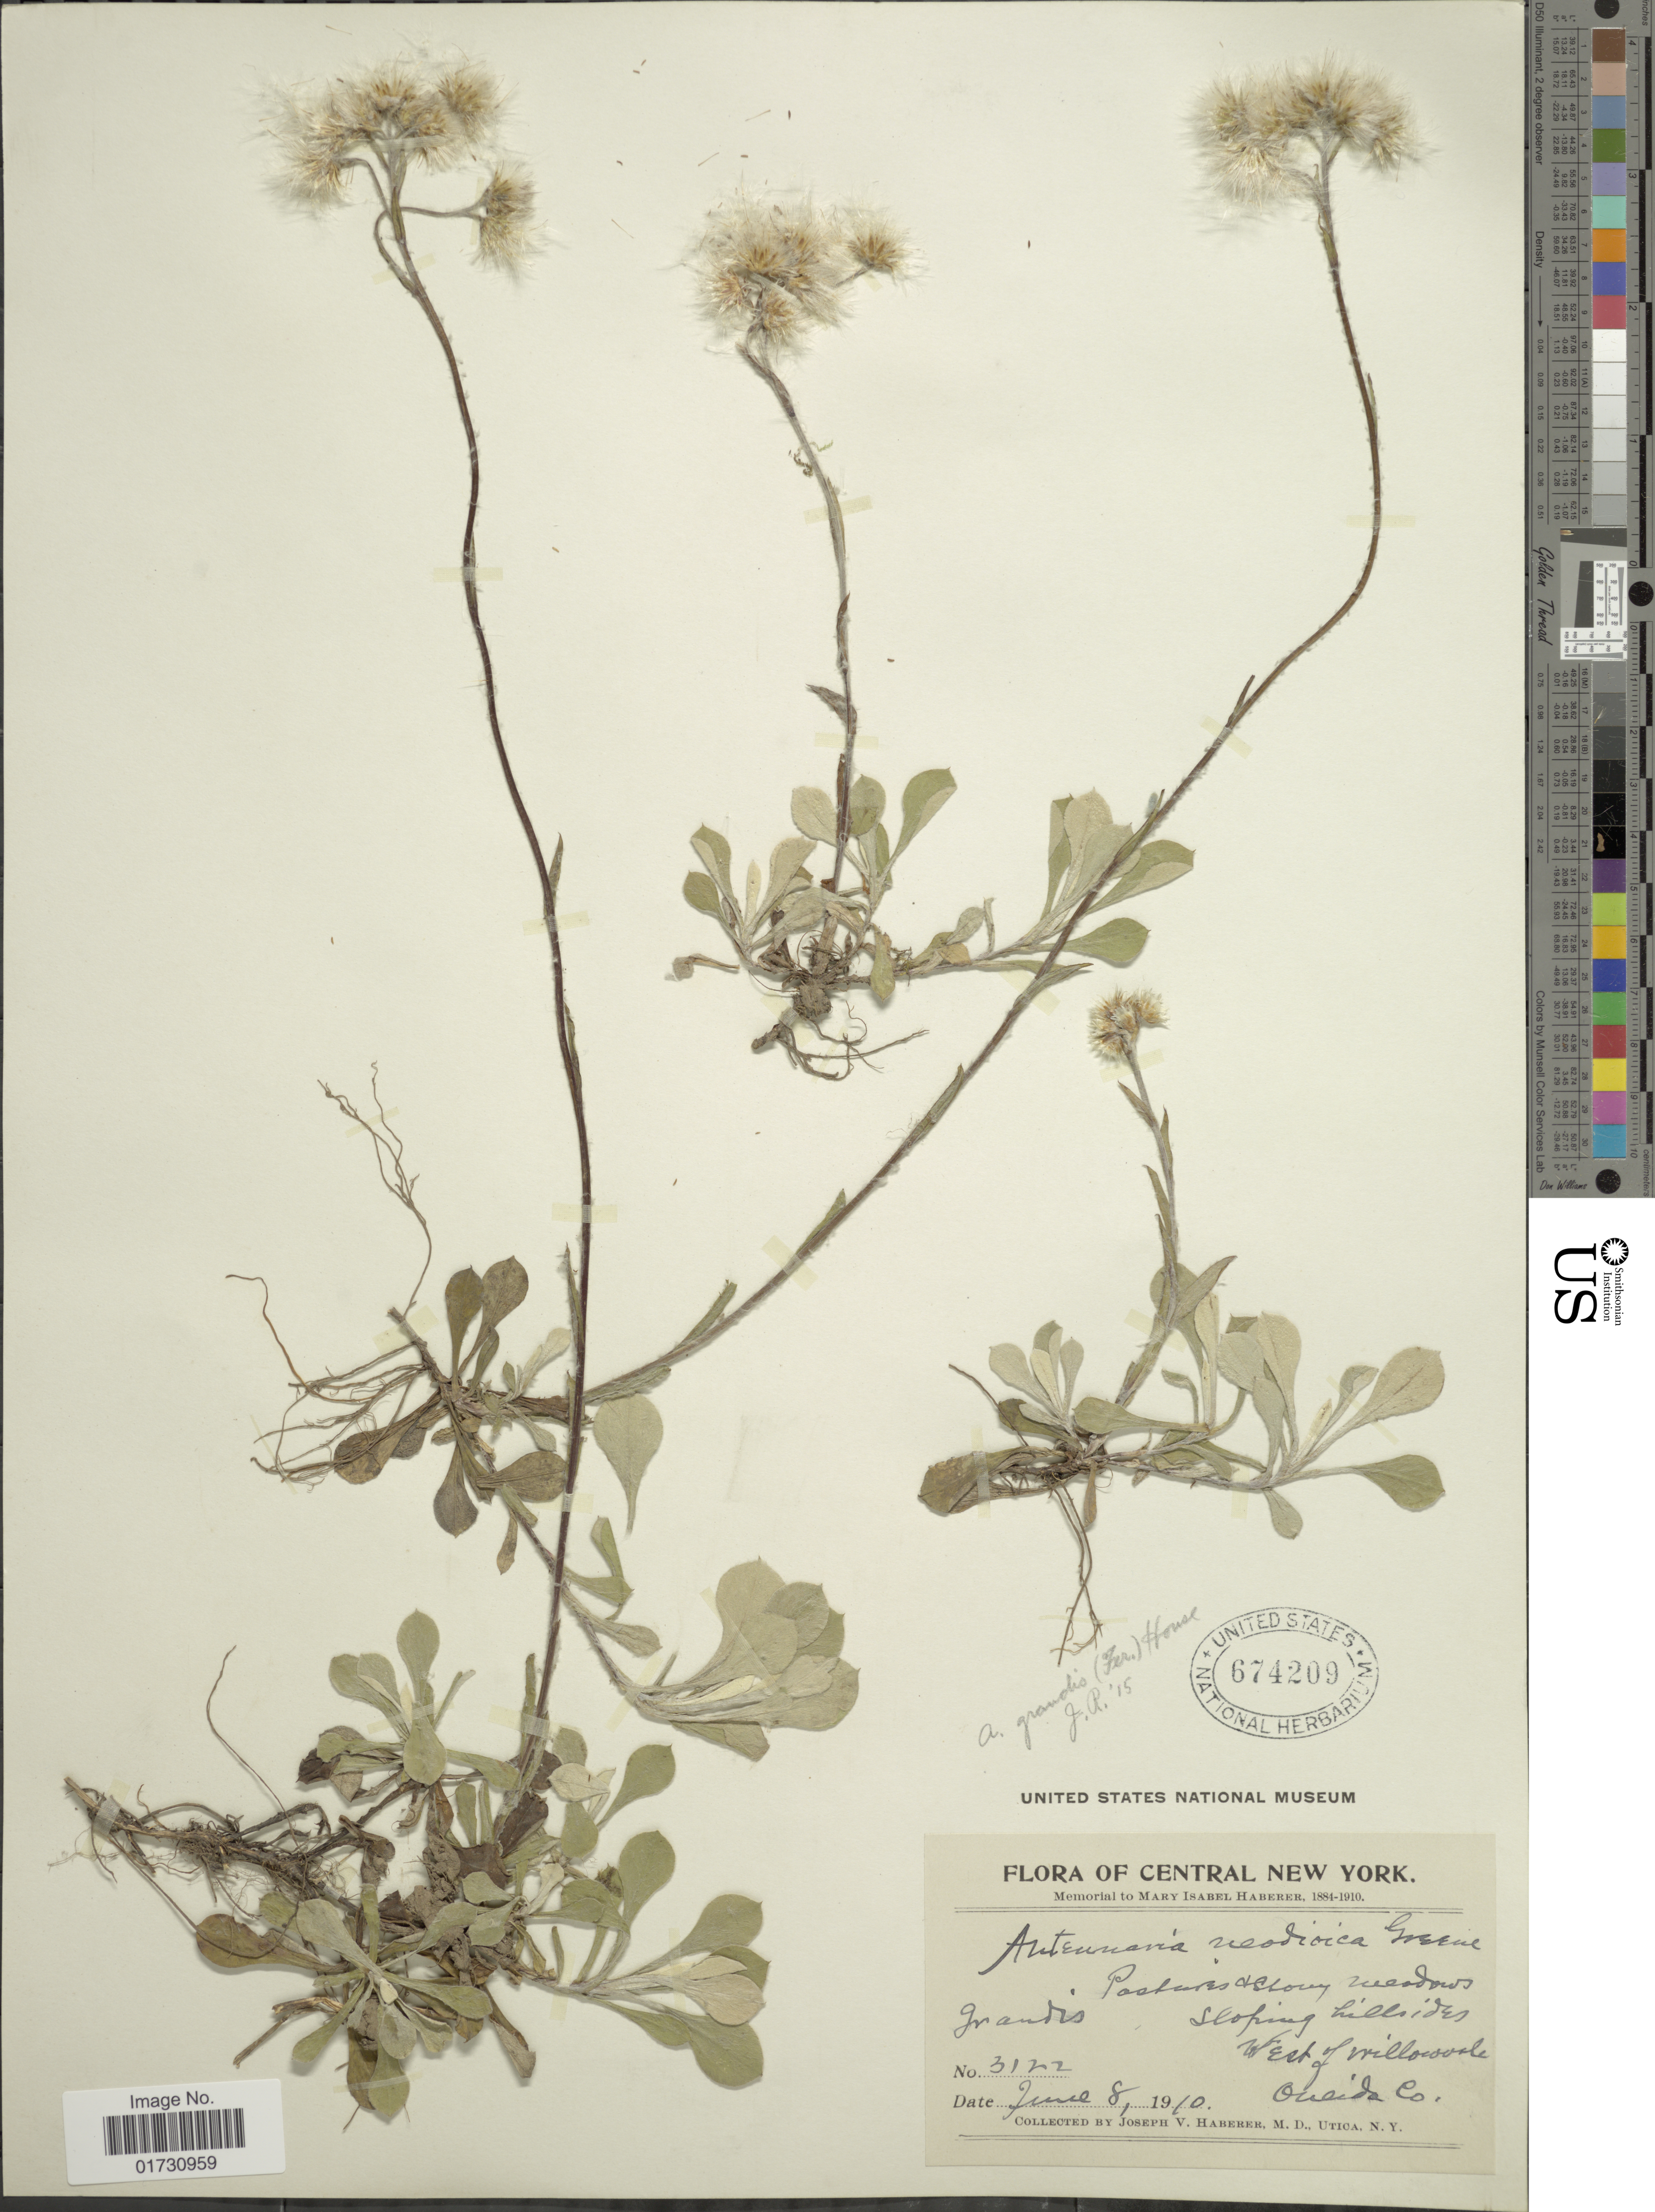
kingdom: Plantae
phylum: Tracheophyta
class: Magnoliopsida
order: Asterales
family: Asteraceae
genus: Antennaria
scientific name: Antennaria grandis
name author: (Fernald) House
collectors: J. V. Haberer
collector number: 3122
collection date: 1910-06-08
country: United States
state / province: New York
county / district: Oneida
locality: Central New York, Sloping hillsides, West of Willocoocle, Oneida Co.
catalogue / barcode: US 674209